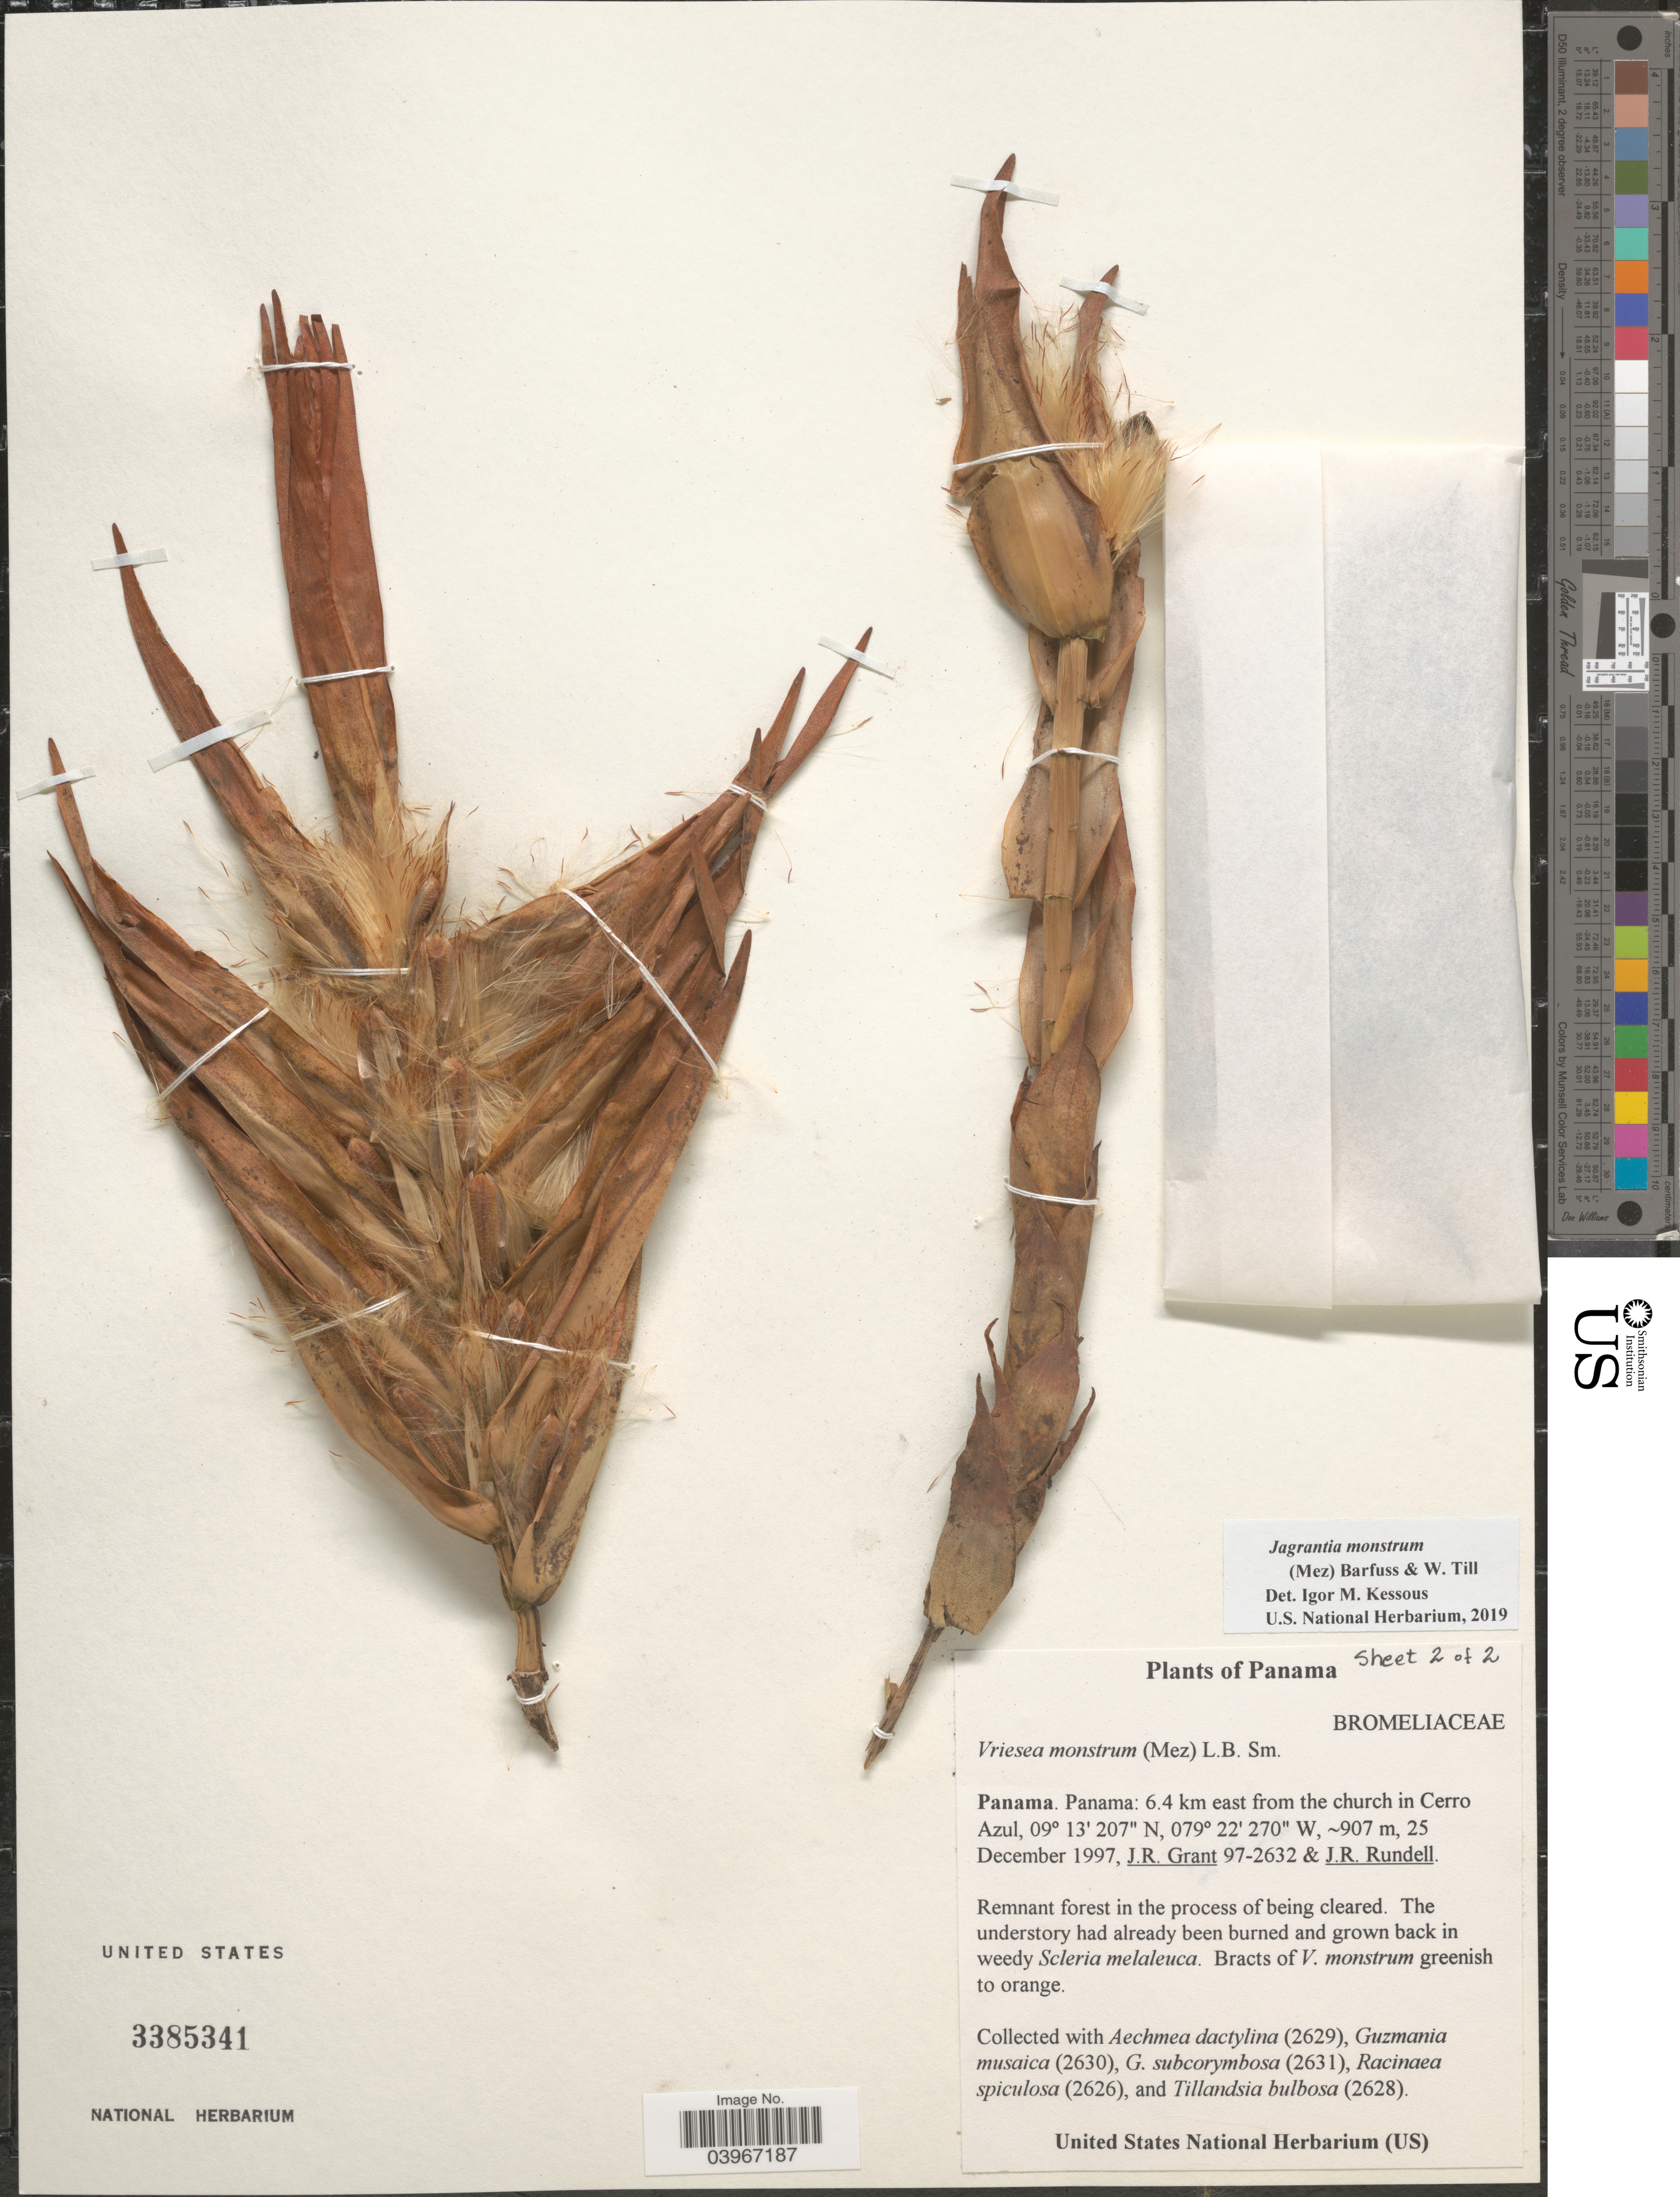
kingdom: Plantae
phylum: Tracheophyta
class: Liliopsida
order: Poales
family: Bromeliaceae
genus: Jagrantia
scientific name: Jagrantia monstrum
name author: (Mez) Barfuss & W. Till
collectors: J. Grant & J. R. Rundell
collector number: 97-2632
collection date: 1997-12-25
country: Panama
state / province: Panamá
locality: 6.4 km east from the church in Cerro Azul.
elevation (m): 907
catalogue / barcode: US 3385341